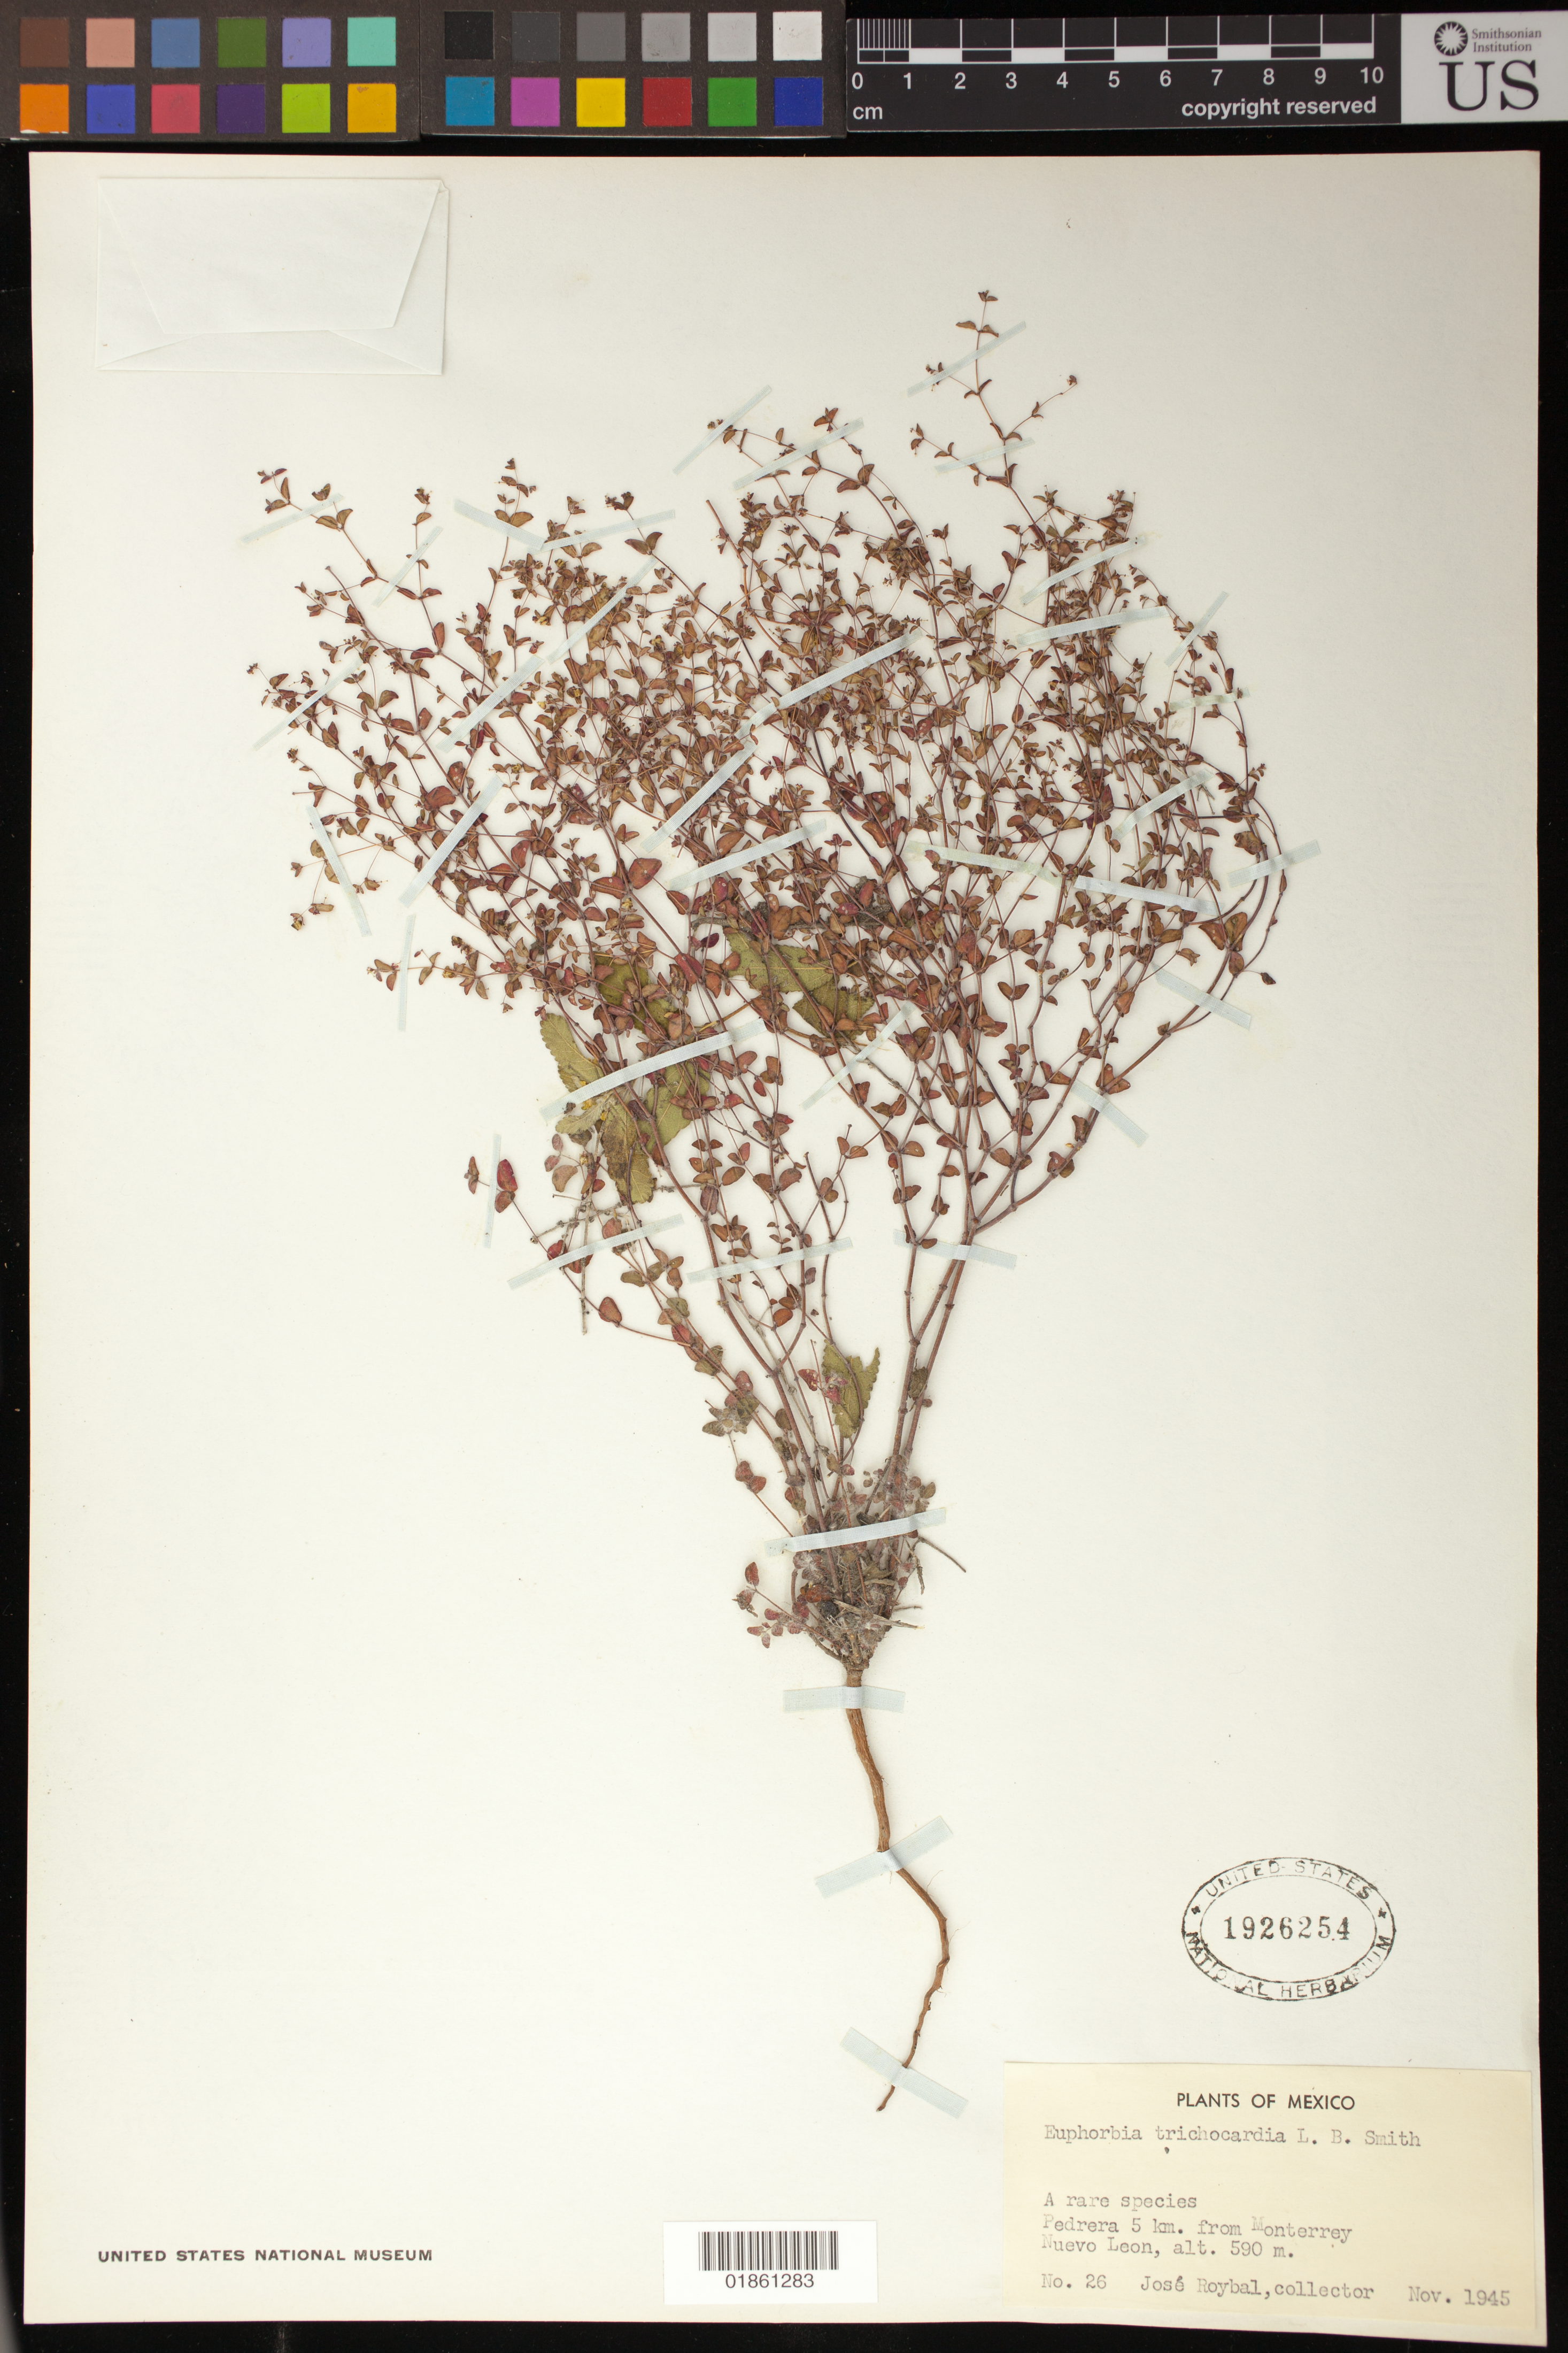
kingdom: Plantae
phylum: Tracheophyta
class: Magnoliopsida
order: Malpighiales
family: Euphorbiaceae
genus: Euphorbia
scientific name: Euphorbia trichocardia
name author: L.B. Sm.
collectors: J. J. Roybal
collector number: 26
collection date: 1945-11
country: Mexico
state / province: Nuevo León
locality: Pedrera 5 km. from Monterrey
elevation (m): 590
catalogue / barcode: US 1926254